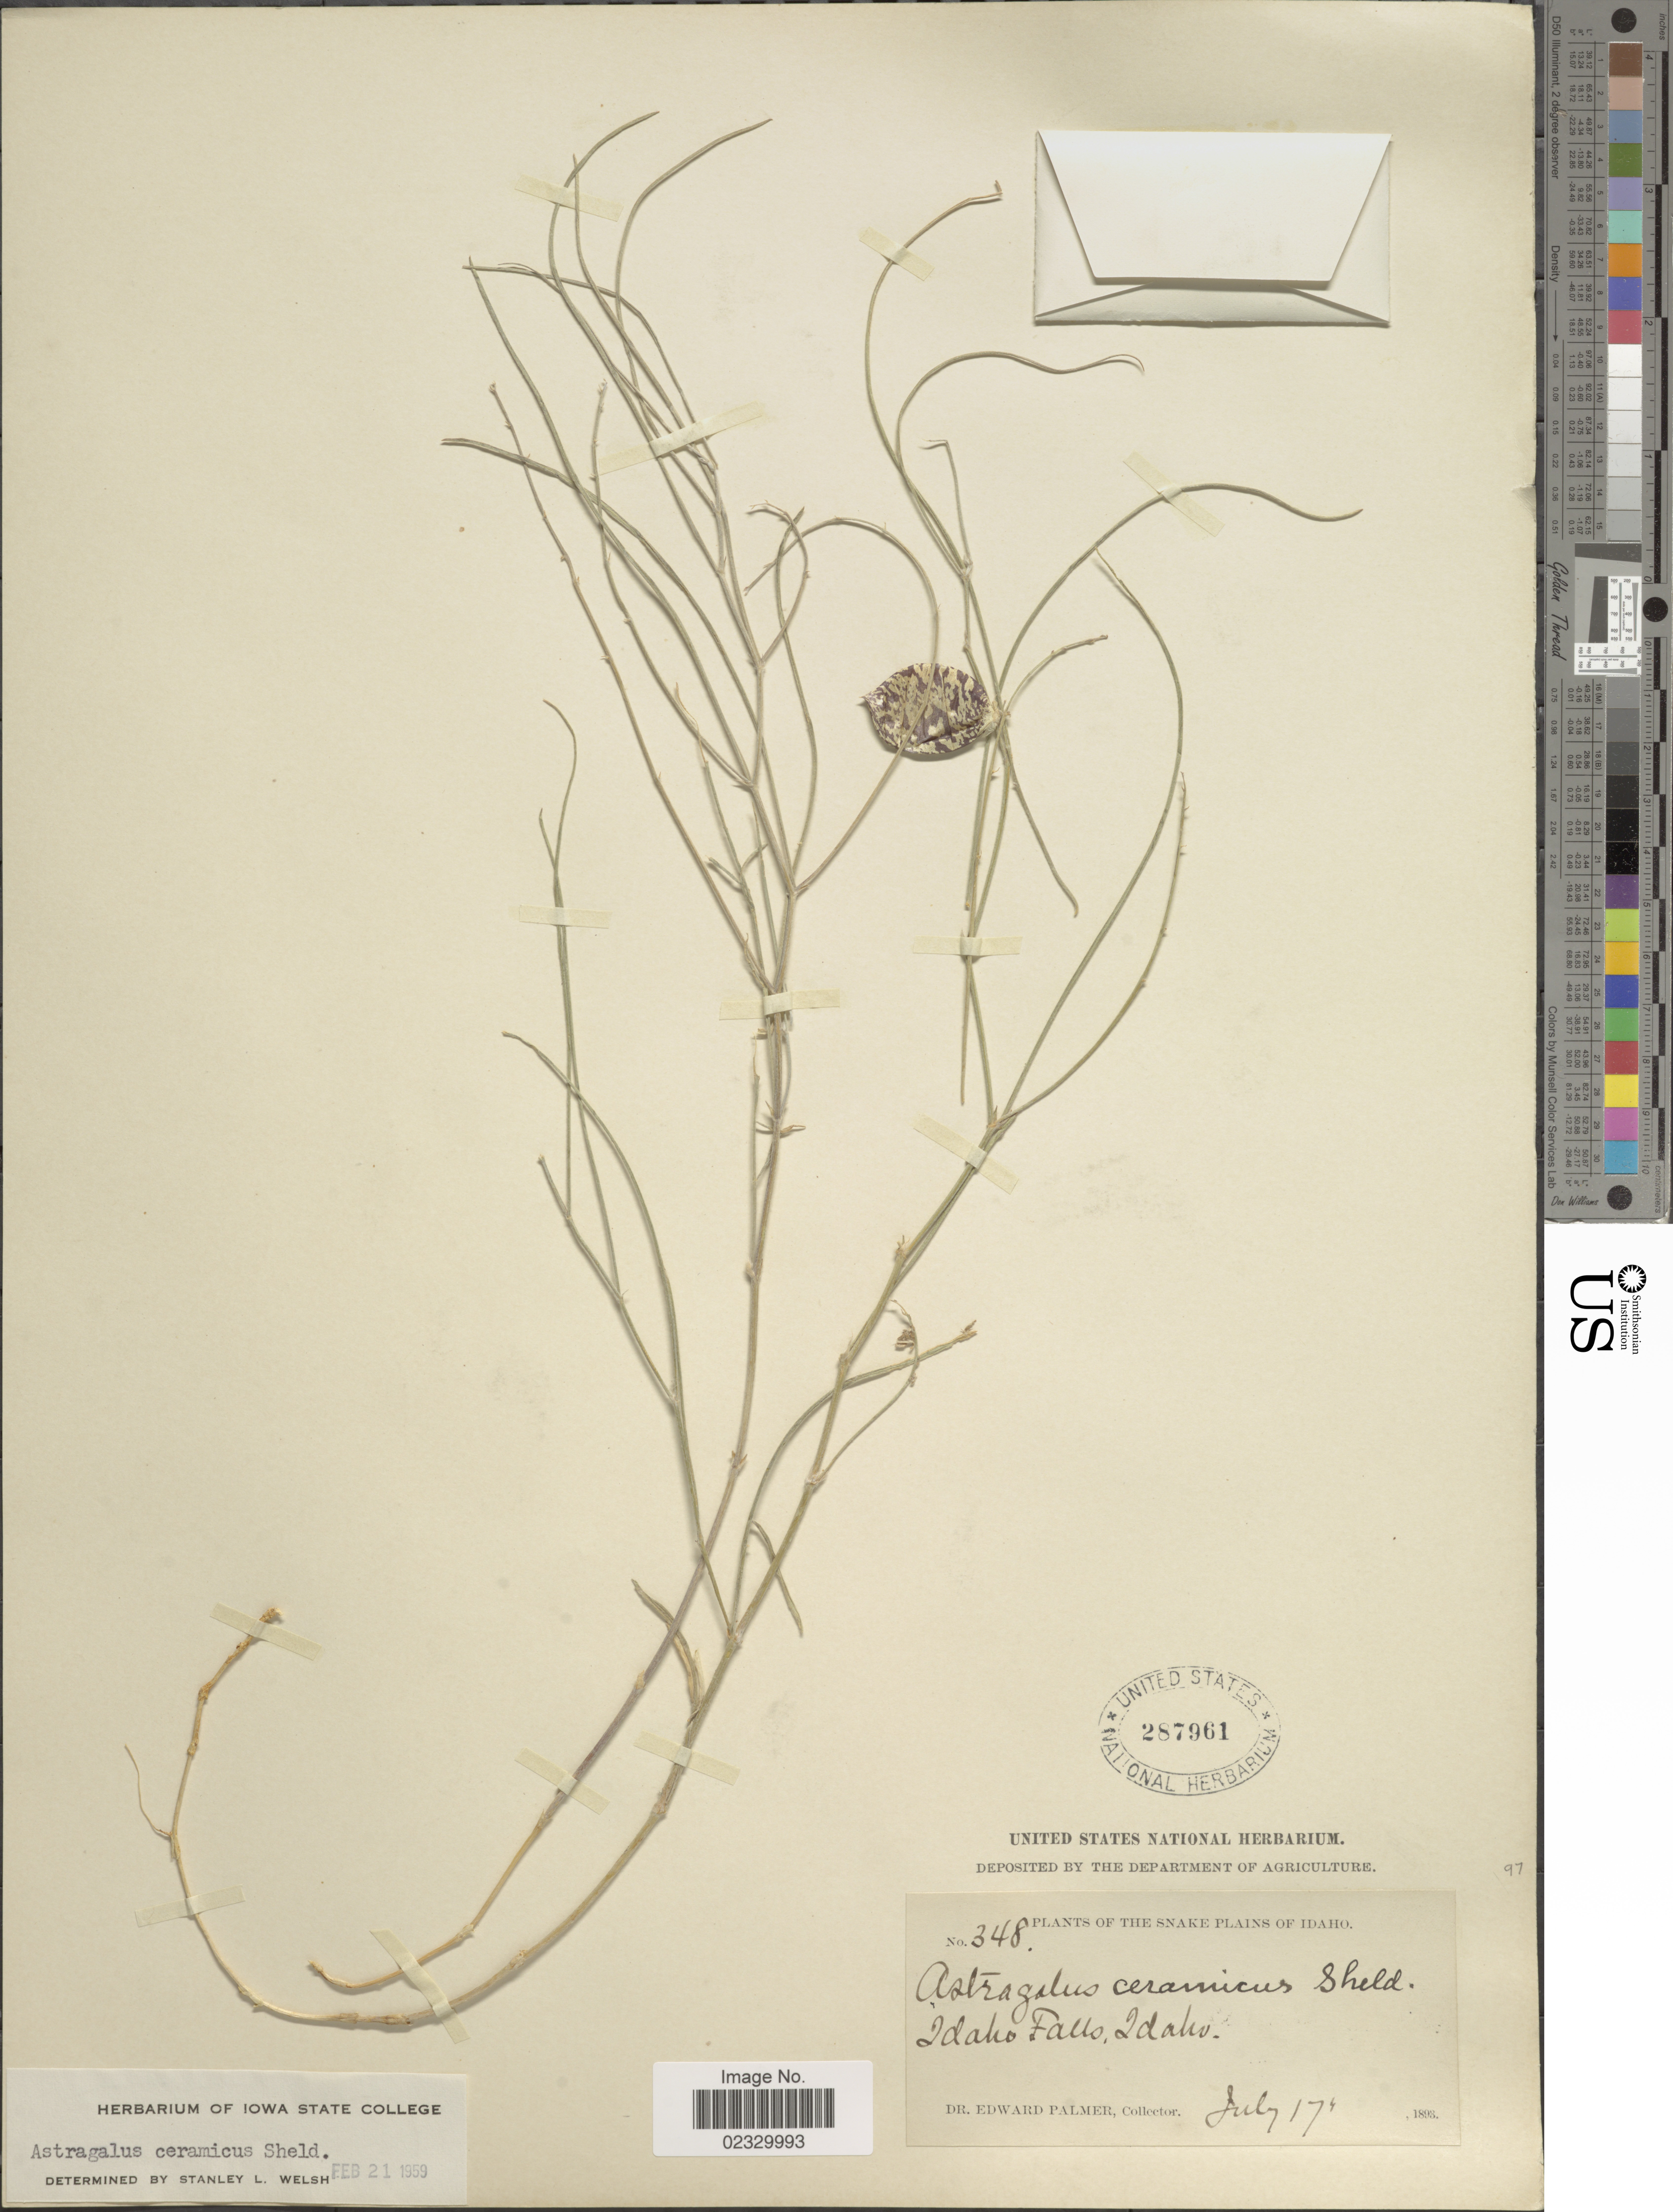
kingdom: Plantae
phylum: Tracheophyta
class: Magnoliopsida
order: Fabales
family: Fabaceae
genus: Astragalus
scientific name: Astragalus ceramicus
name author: E. Sheld.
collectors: E. Palmer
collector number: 348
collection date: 1893-07-17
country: United States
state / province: Idaho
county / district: Bonneville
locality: Idaho Falls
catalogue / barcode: US 287961